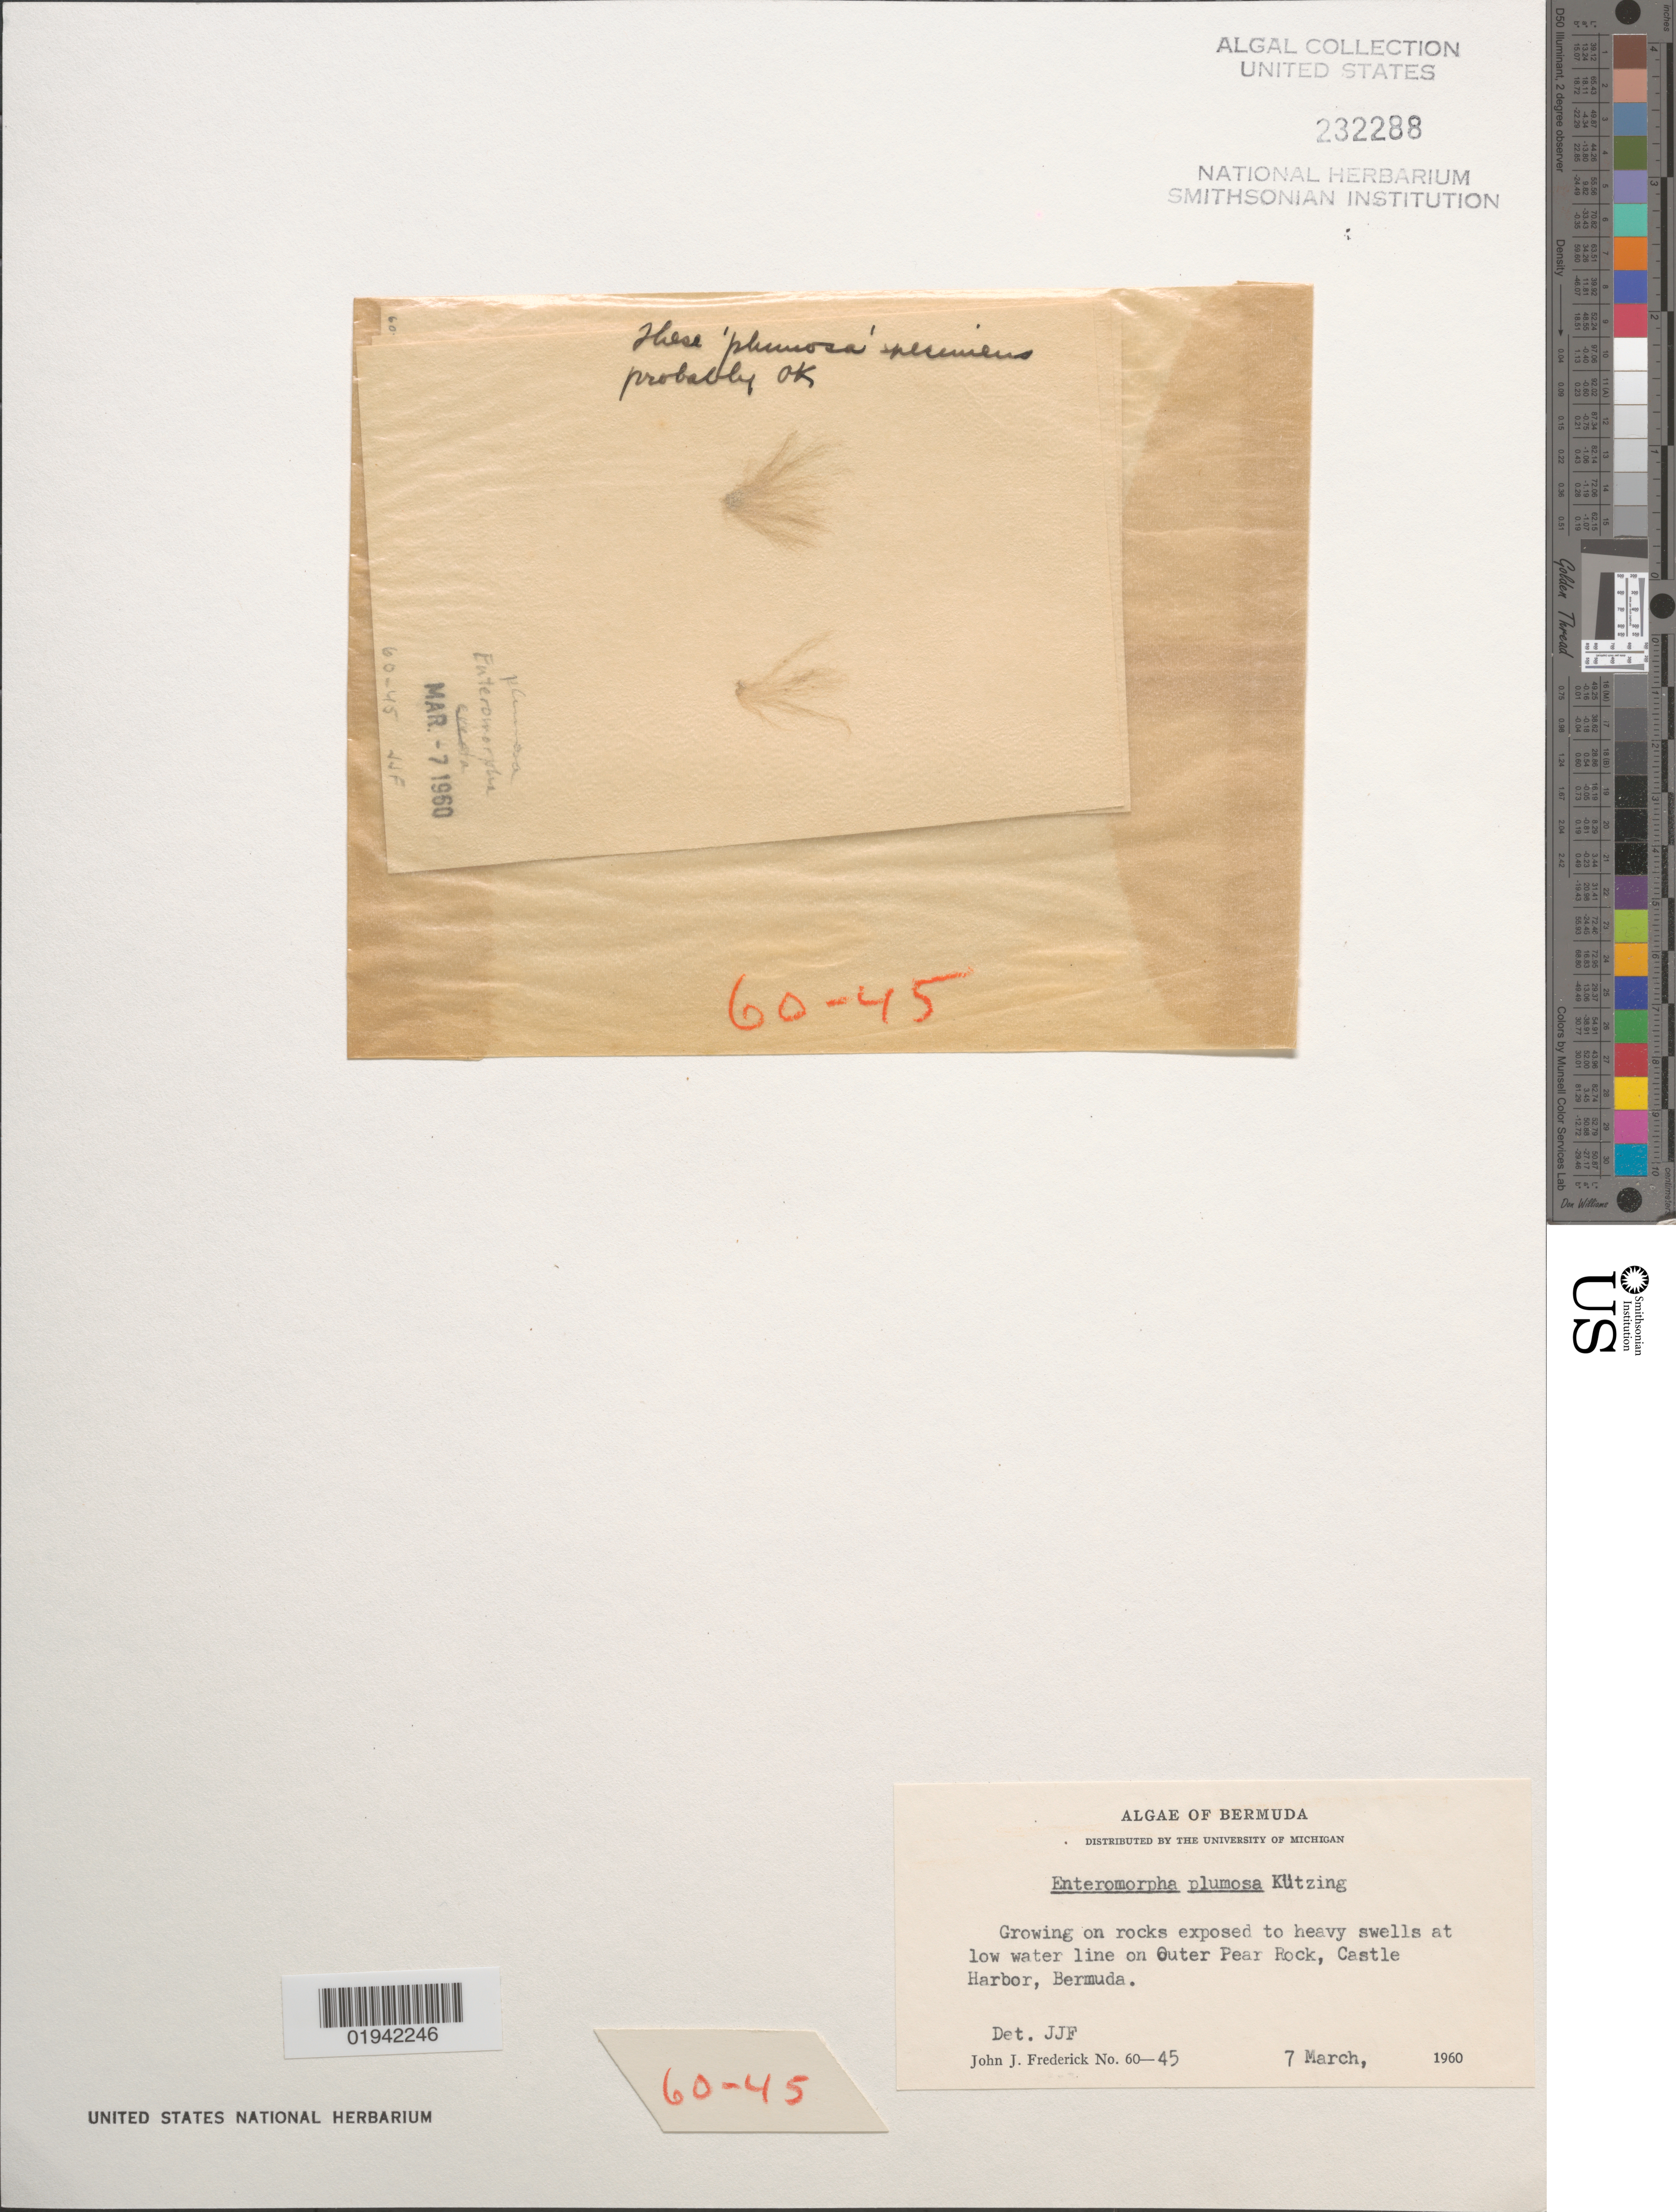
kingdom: Plantae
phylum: Chlorophyta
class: Ulvophyceae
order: Ulvales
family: Ulvaceae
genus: Ulva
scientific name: Ulva paradoxa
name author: C. Agardh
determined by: Algae name updating Project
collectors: J. Frederick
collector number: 60-45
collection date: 1960-03-07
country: Bermuda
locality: Growing on rocks exposed to heavy swells at low water line on Outer Pear Rock, Castle Harbor.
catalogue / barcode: US 232288